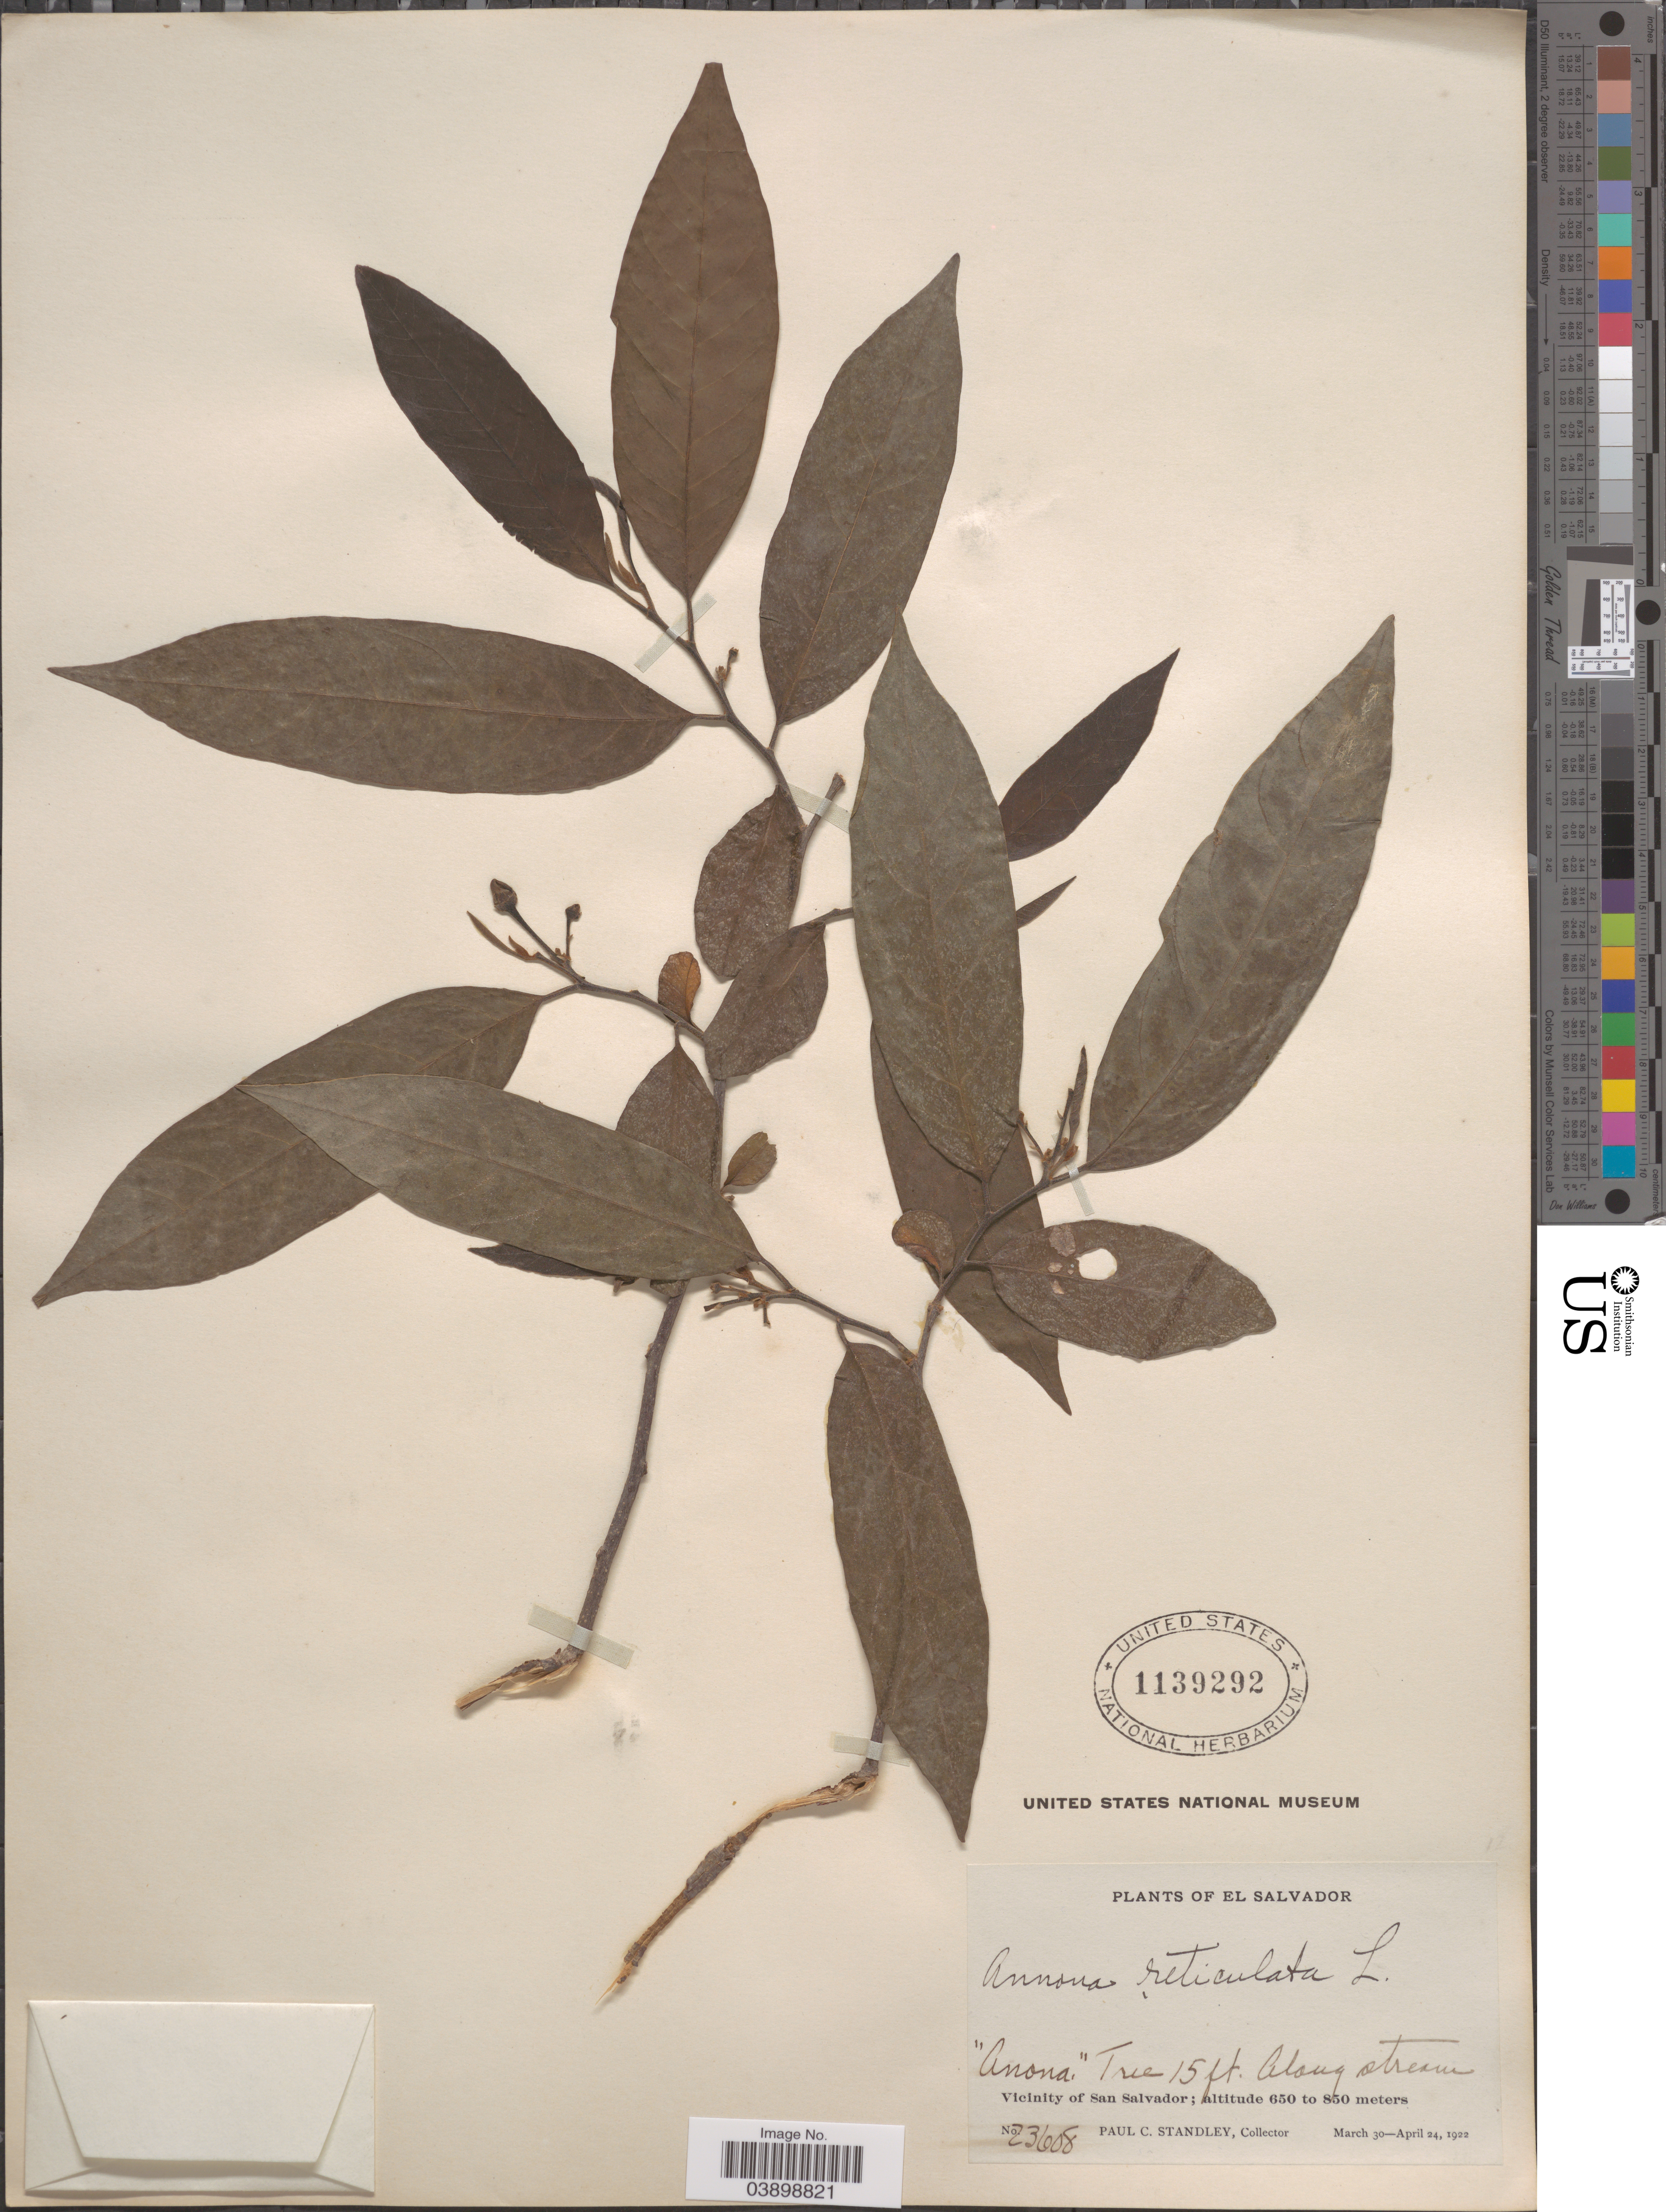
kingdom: Plantae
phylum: Tracheophyta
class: Magnoliopsida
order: Magnoliales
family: Annonaceae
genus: Annona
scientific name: Annona reticulata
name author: L.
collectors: P. C. Standley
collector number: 23608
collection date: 1922-03-30/1922-04-24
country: El Salvador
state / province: San Salvador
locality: Vicinity of San Salvador.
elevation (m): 650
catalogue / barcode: US 1139292